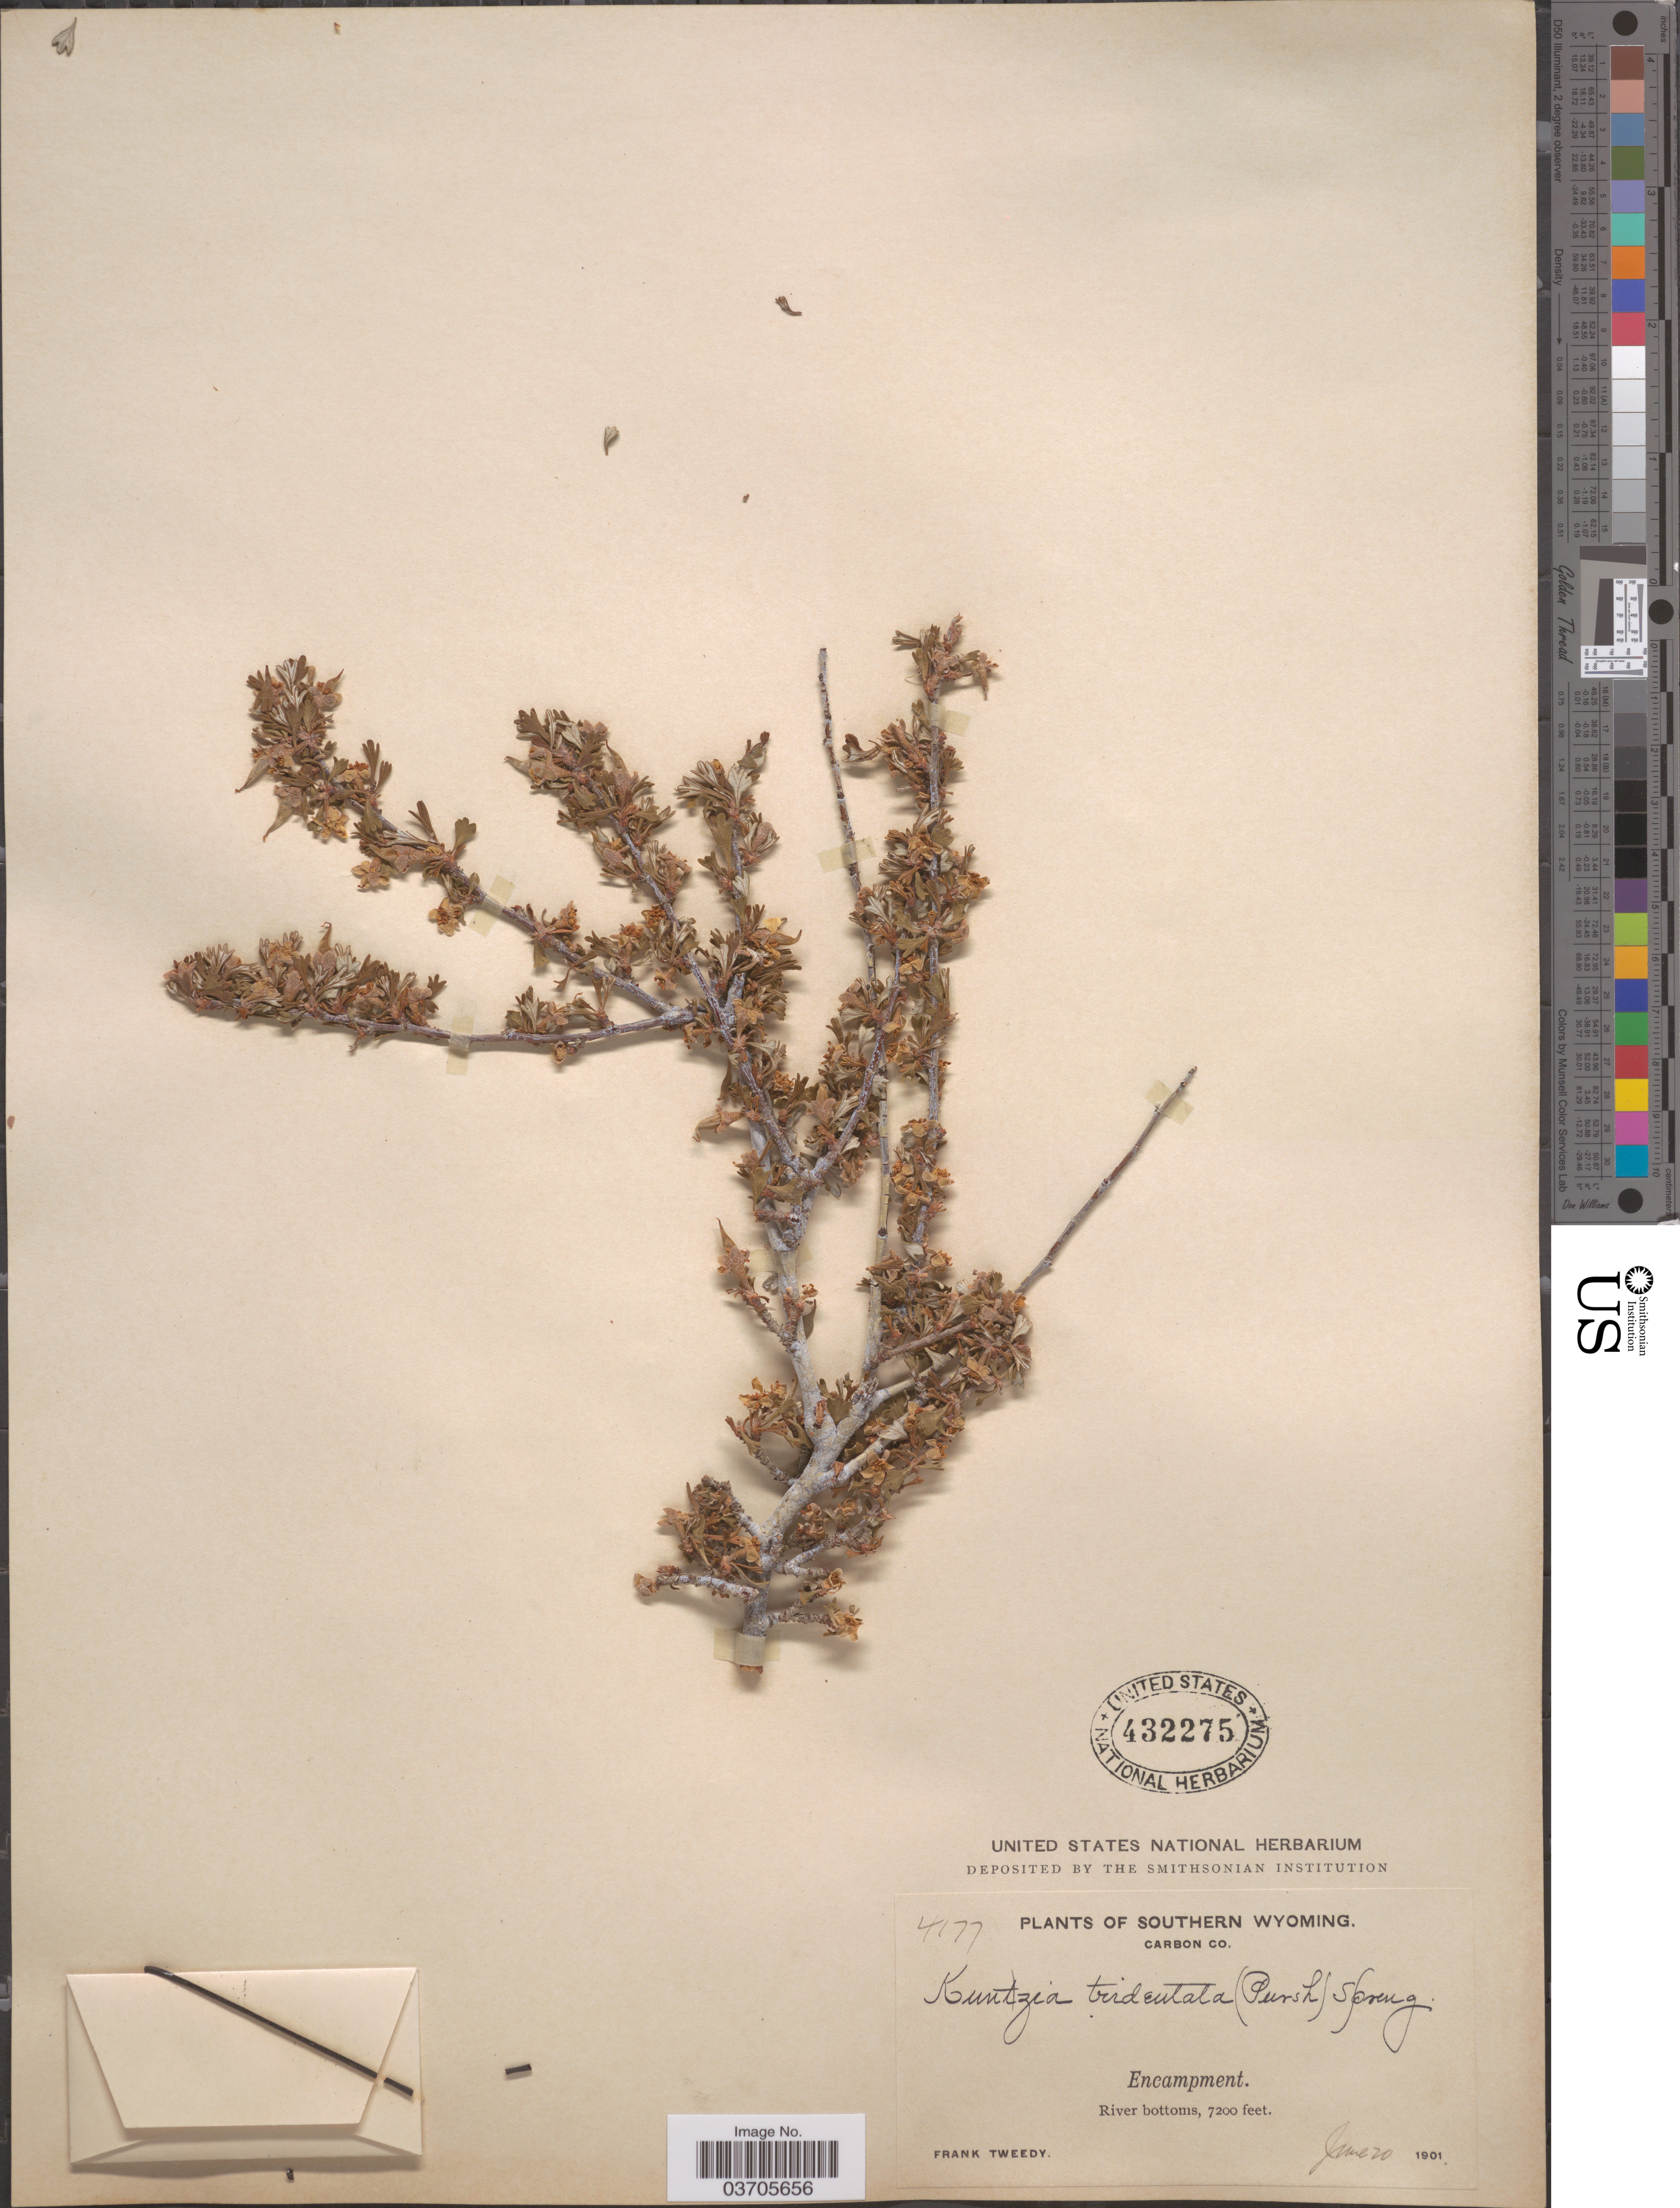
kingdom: Plantae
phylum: Tracheophyta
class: Magnoliopsida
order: Rosales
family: Rosaceae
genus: Purshia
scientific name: Purshia tridentata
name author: (Pursh) DC.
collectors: F. Tweedy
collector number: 4177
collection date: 1901-06-20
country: United States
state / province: Wyoming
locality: Southern Wyoming. Carbon Co. Encampment. River bottoms.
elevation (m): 2195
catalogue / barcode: US 432275